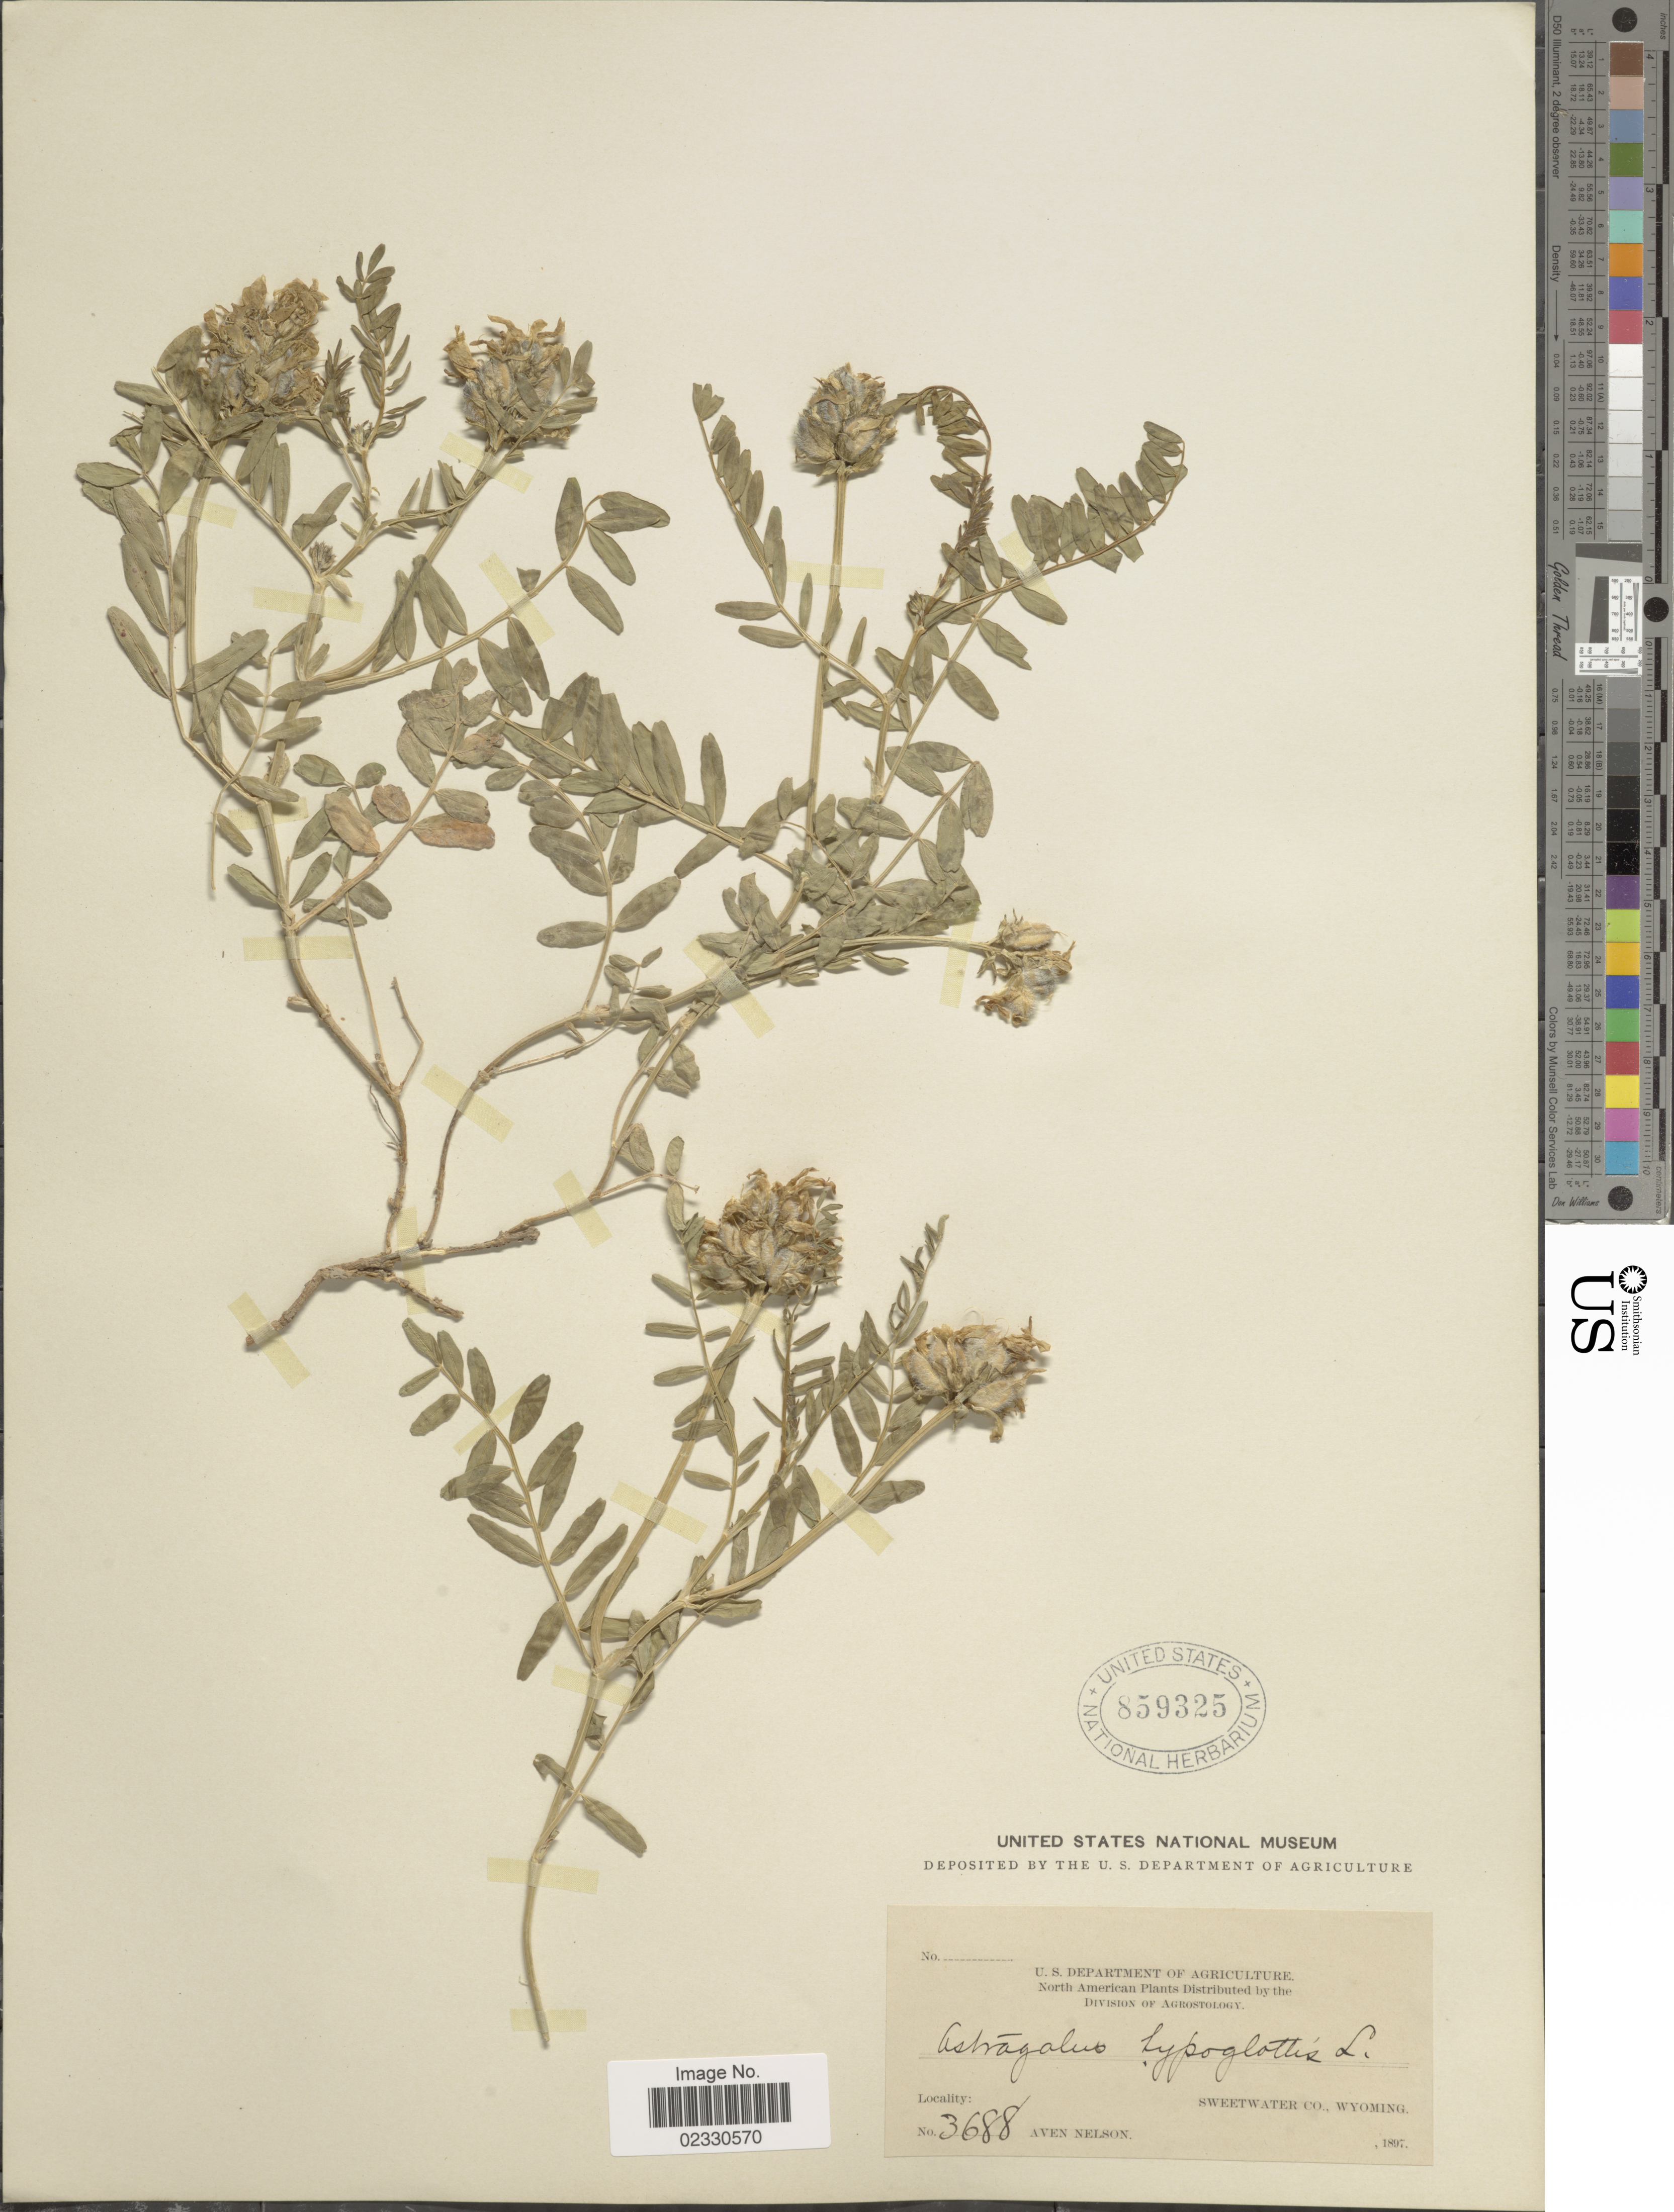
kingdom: Plantae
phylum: Tracheophyta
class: Magnoliopsida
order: Fabales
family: Fabaceae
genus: Astragalus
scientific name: Astragalus dasyglottis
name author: DC.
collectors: A. Nelson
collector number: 3688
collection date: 1897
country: United States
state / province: Wyoming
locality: Sweetwater Co., Wyoming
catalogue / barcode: US 859325